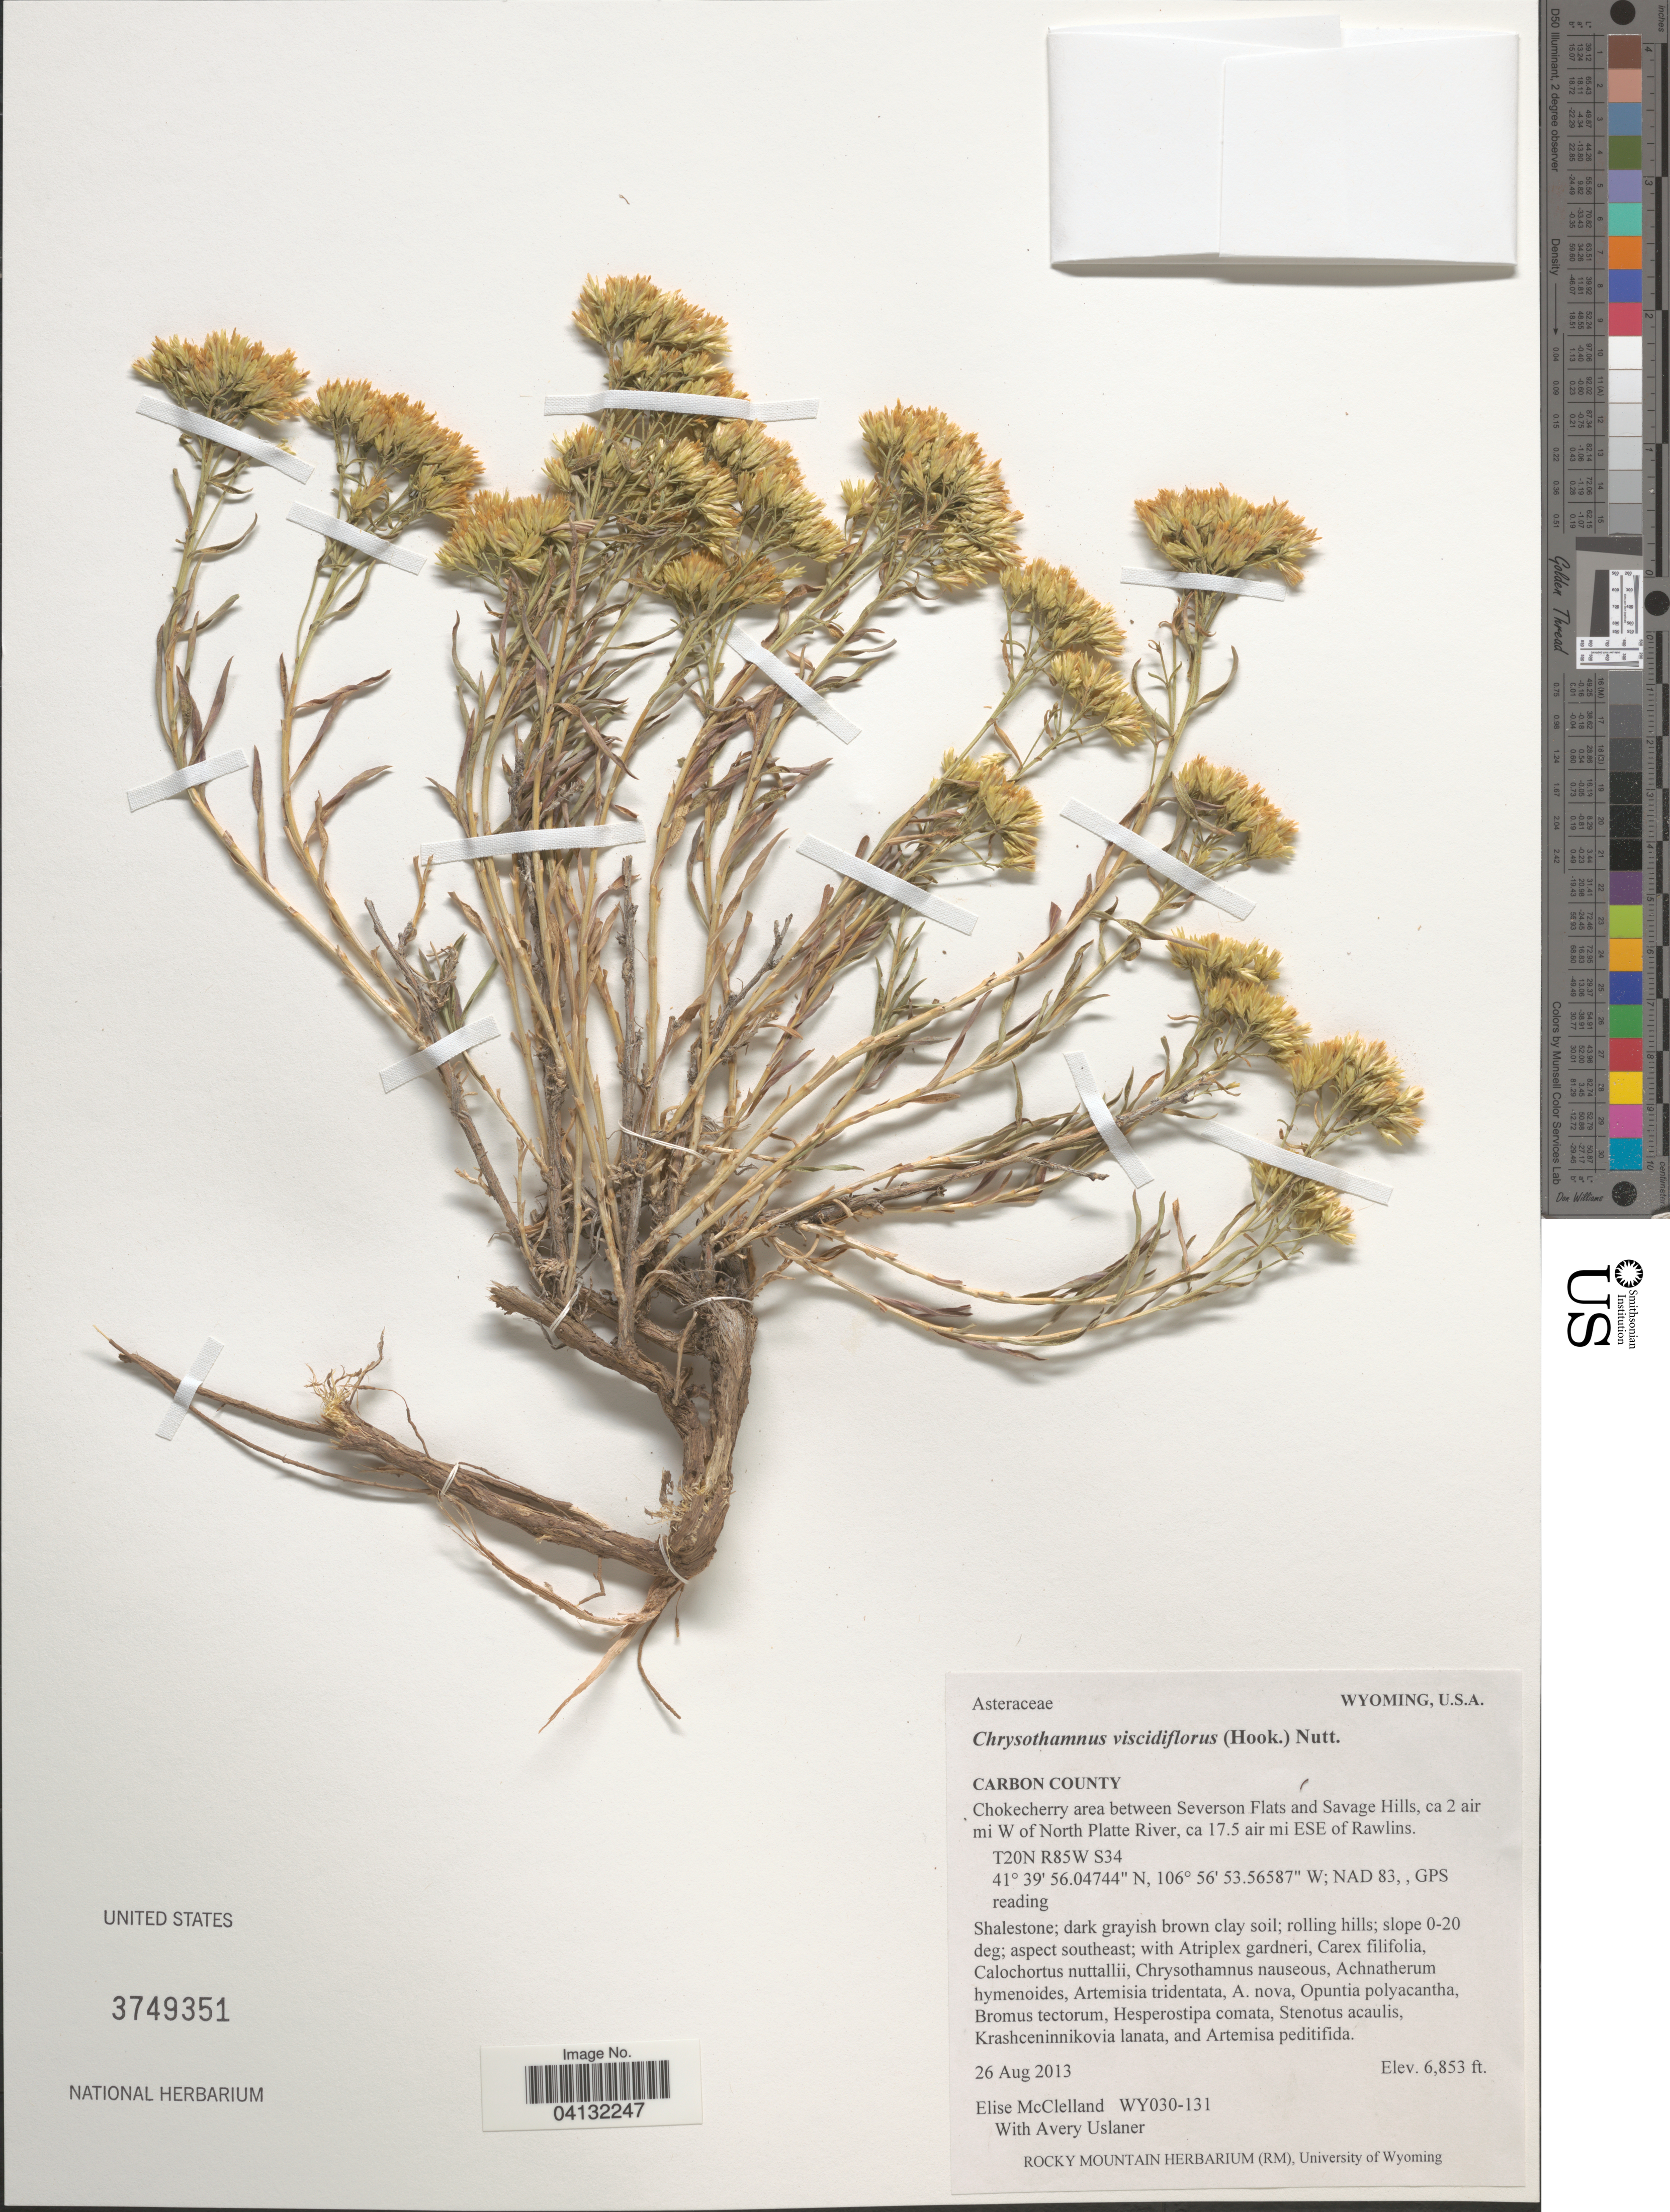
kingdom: Plantae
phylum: Tracheophyta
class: Magnoliopsida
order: Asterales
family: Asteraceae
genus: Chrysothamnus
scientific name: Chrysothamnus viscidiflorus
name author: (Hook.) Nutt.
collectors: E. McClelland & A. Uslaner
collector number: WY030-131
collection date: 2013-08-26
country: United States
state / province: Wyoming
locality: Carbon County. Chokecherry area between Severson Flats and Savage Hills, ca 2 air mi W of North Platte River, ca 17.5 air mi ESE of Rawlins. T20N R85W S34. NAD 83, , GPS reading.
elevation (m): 2089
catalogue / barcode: US 3749351